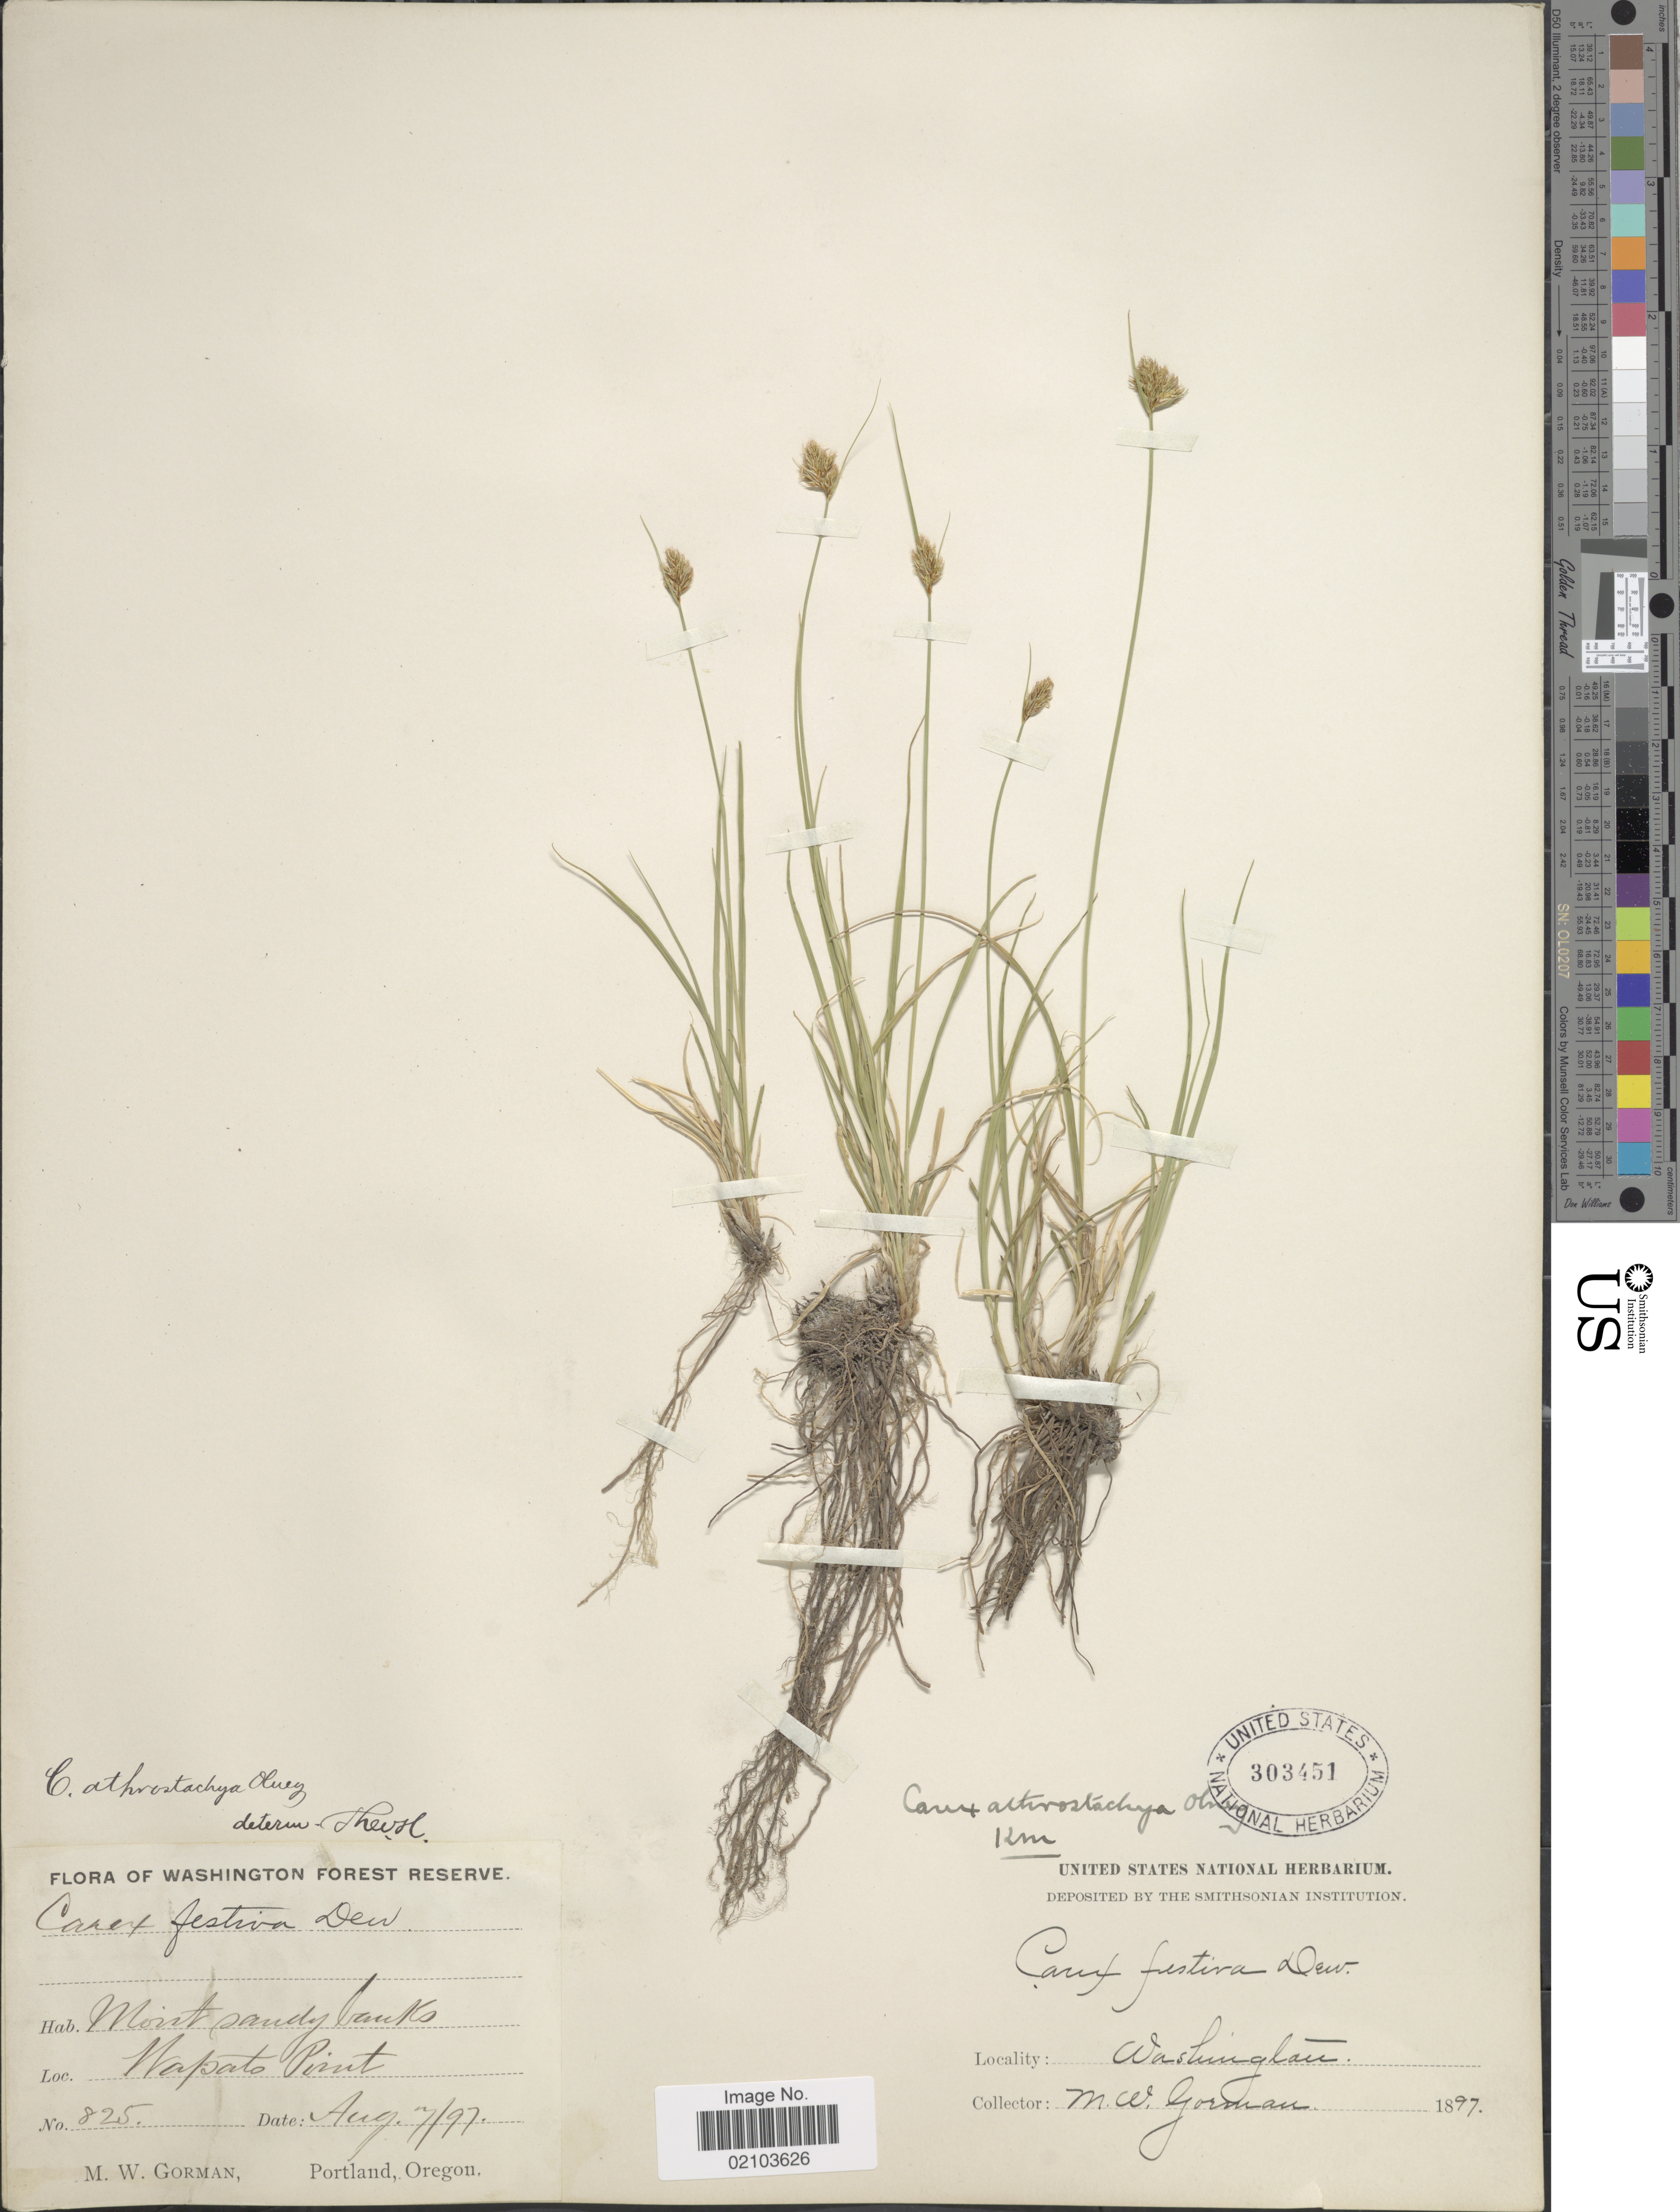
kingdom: Plantae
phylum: Tracheophyta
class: Liliopsida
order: Poales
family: Cyperaceae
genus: Carex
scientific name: Carex athrostachya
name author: Olney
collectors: M. W. Gorman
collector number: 825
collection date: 1897-08-07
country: United States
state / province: Washington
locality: Washington Forest Reserve. Wapato Point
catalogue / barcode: US 303451